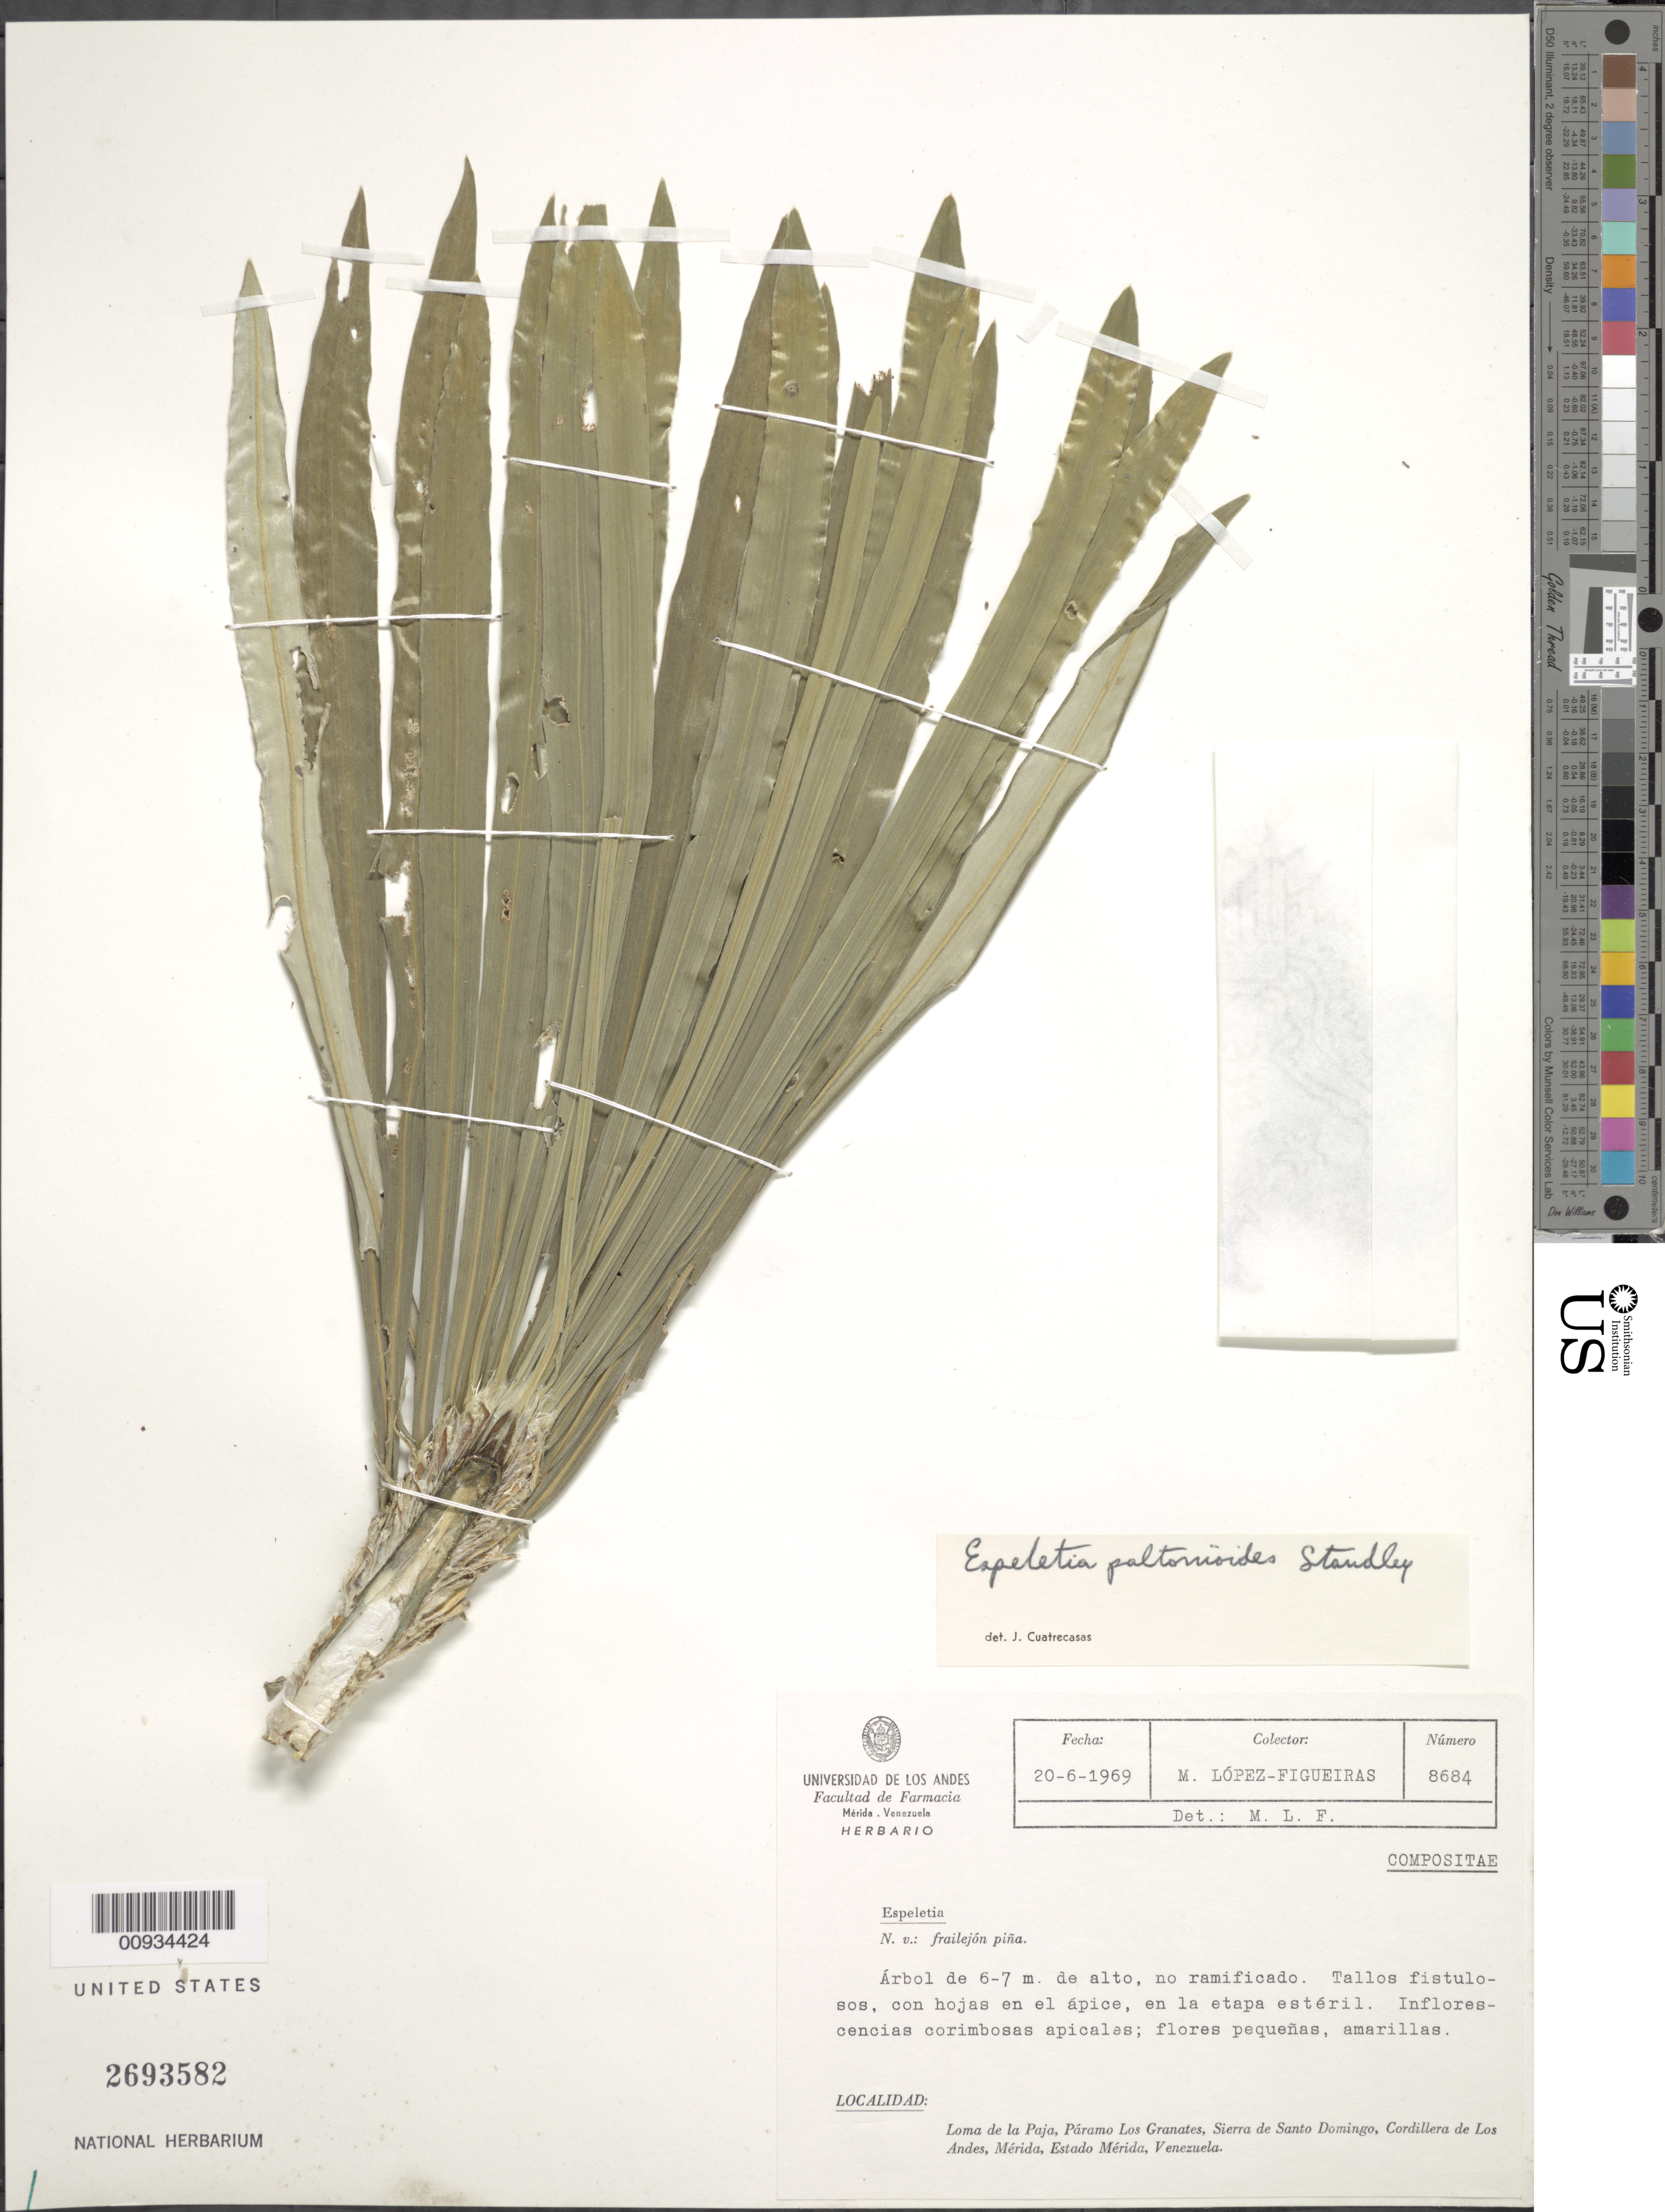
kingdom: Plantae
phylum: Tracheophyta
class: Magnoliopsida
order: Asterales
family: Asteraceae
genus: Ruilopezia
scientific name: Ruilopezia paltonioides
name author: (Standl.) Cuatrec.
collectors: M. López Figueiras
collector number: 8684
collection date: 1969-06-20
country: Venezuela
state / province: Mérida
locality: Páramo deLos Granates.. Loma de la Paja, Sierra de Santo Domingo, Cordillera de los Andes.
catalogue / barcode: US 2693582